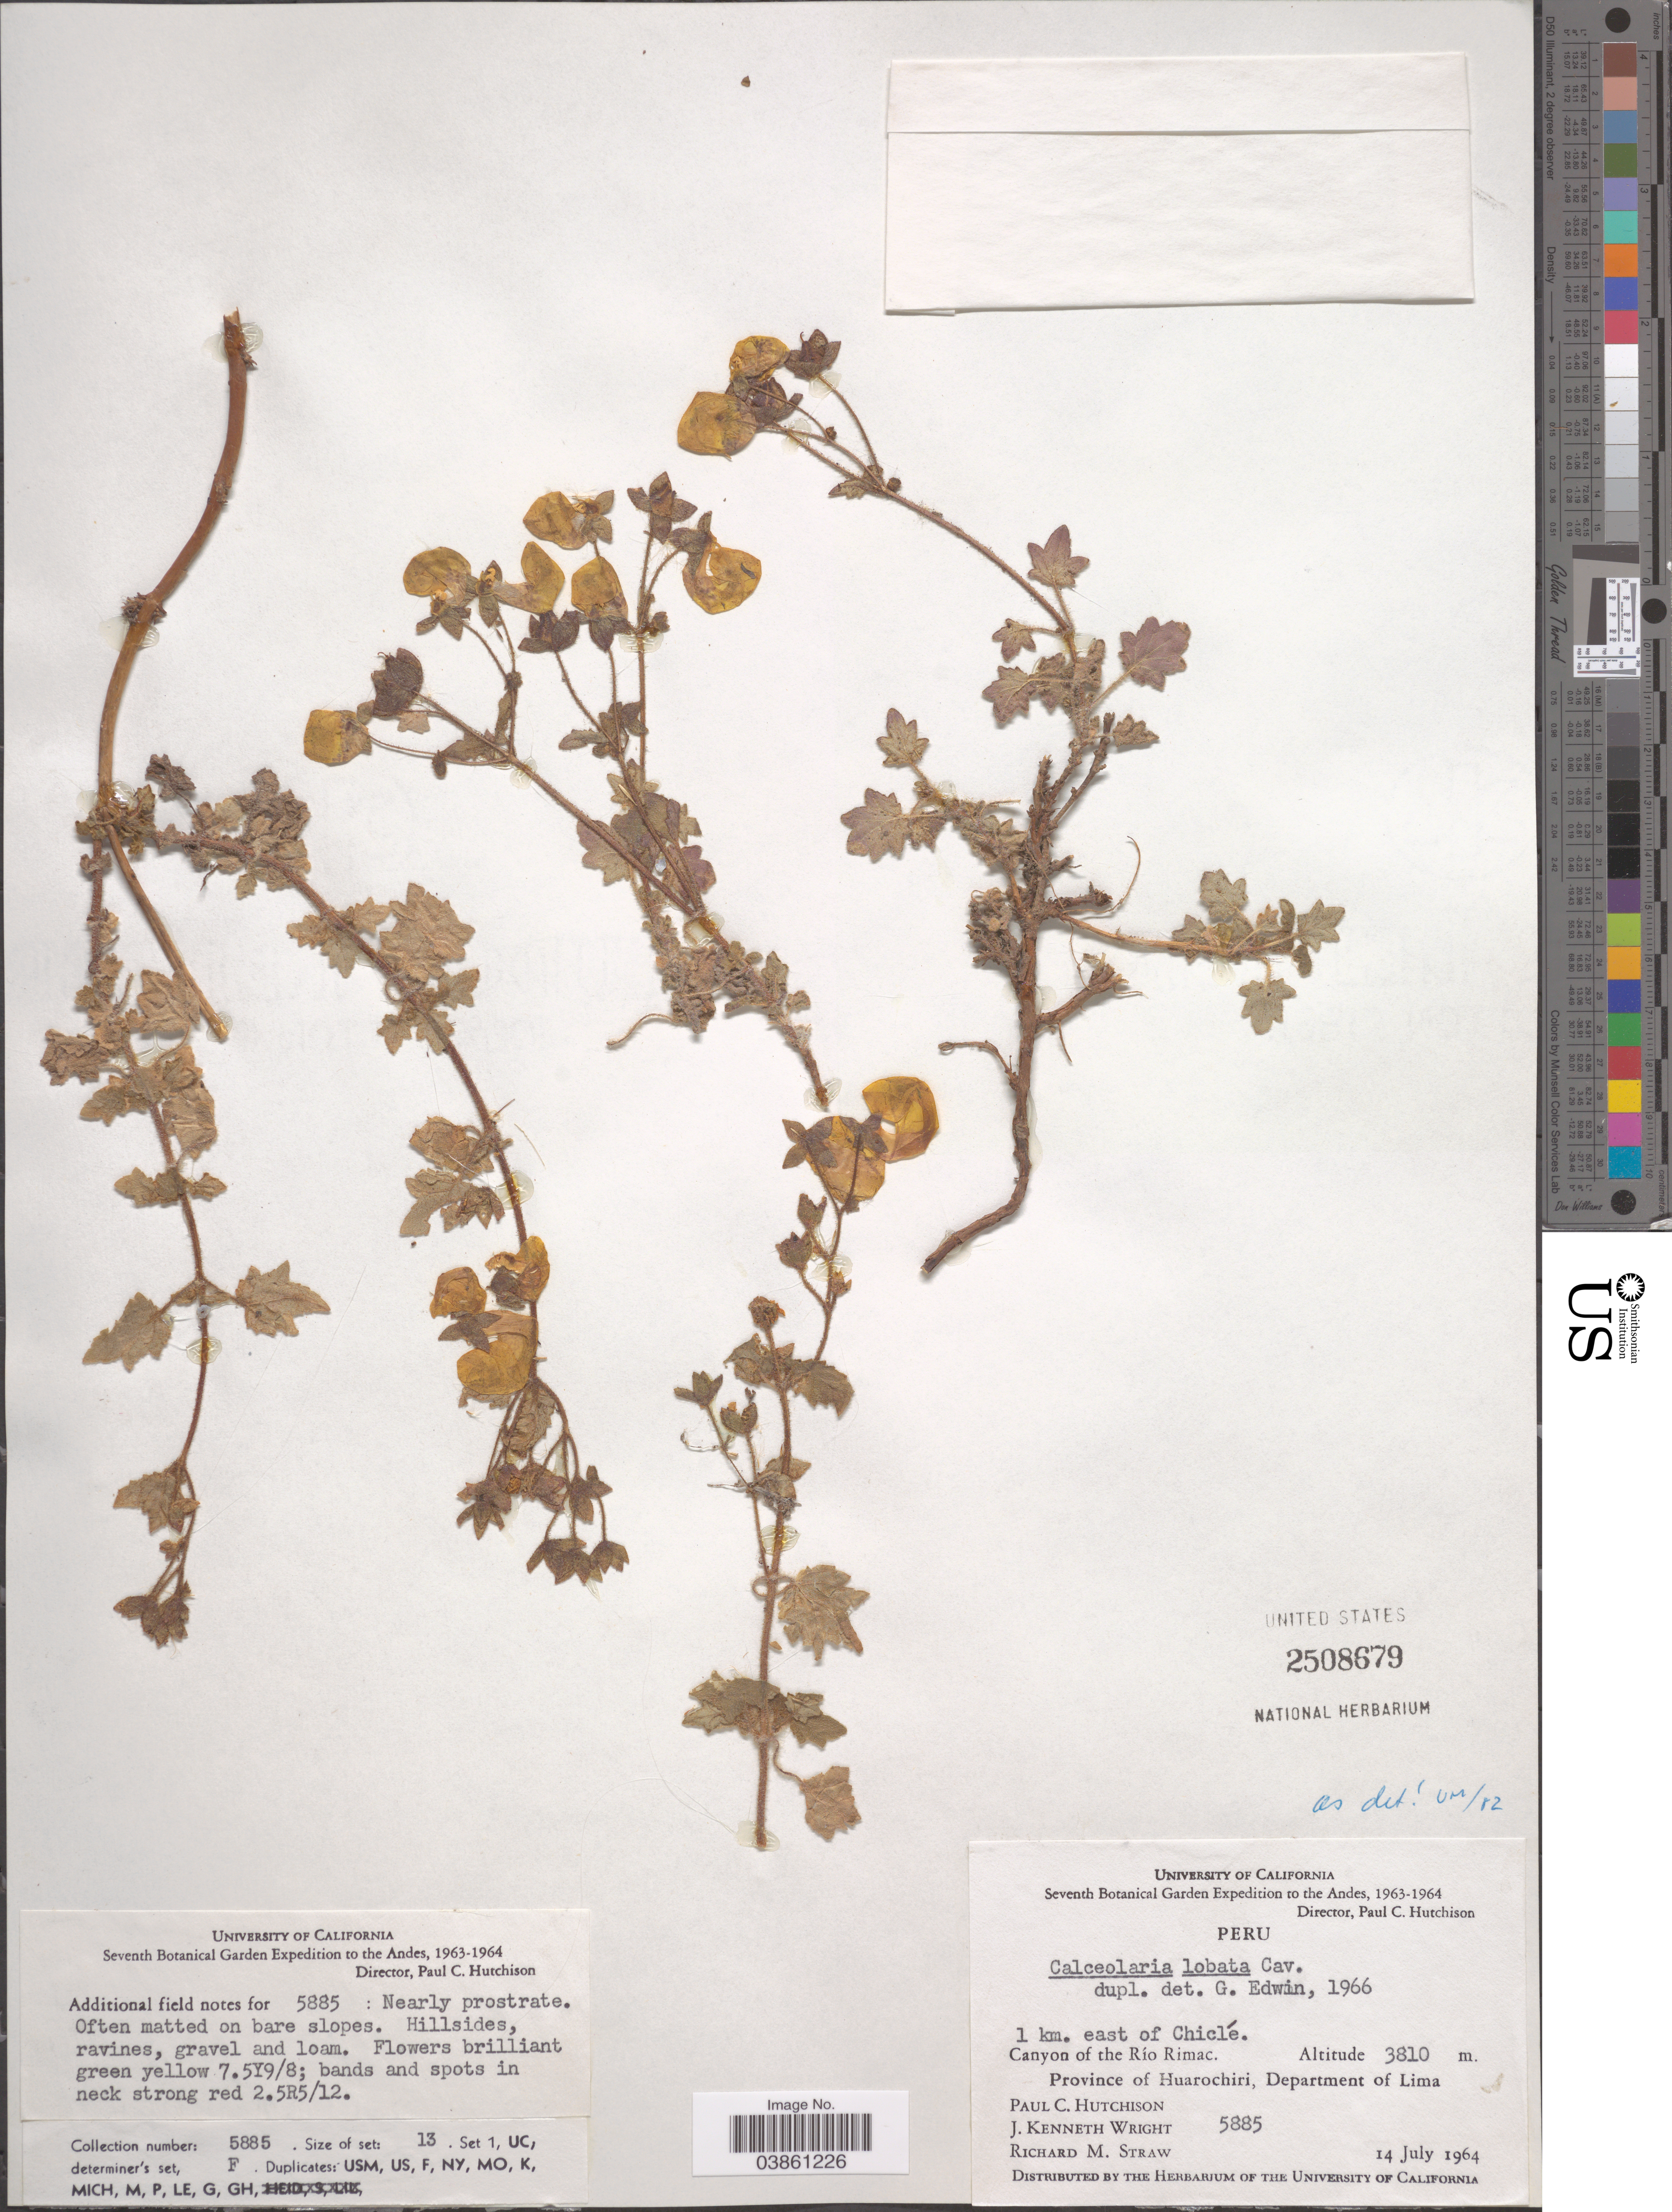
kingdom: Plantae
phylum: Tracheophyta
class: Magnoliopsida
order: Lamiales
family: Calceolariaceae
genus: Calceolaria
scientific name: Calceolaria lobata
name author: Cav.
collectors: P. C. Hutchison & J. K. Wright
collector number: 5885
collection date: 1964-07-14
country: Peru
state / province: Lima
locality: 1 km. east of Chiclé. Canyon of the Río Rimac. Province of Huarochiri, Department of Lima.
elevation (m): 3810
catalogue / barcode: US 2508679